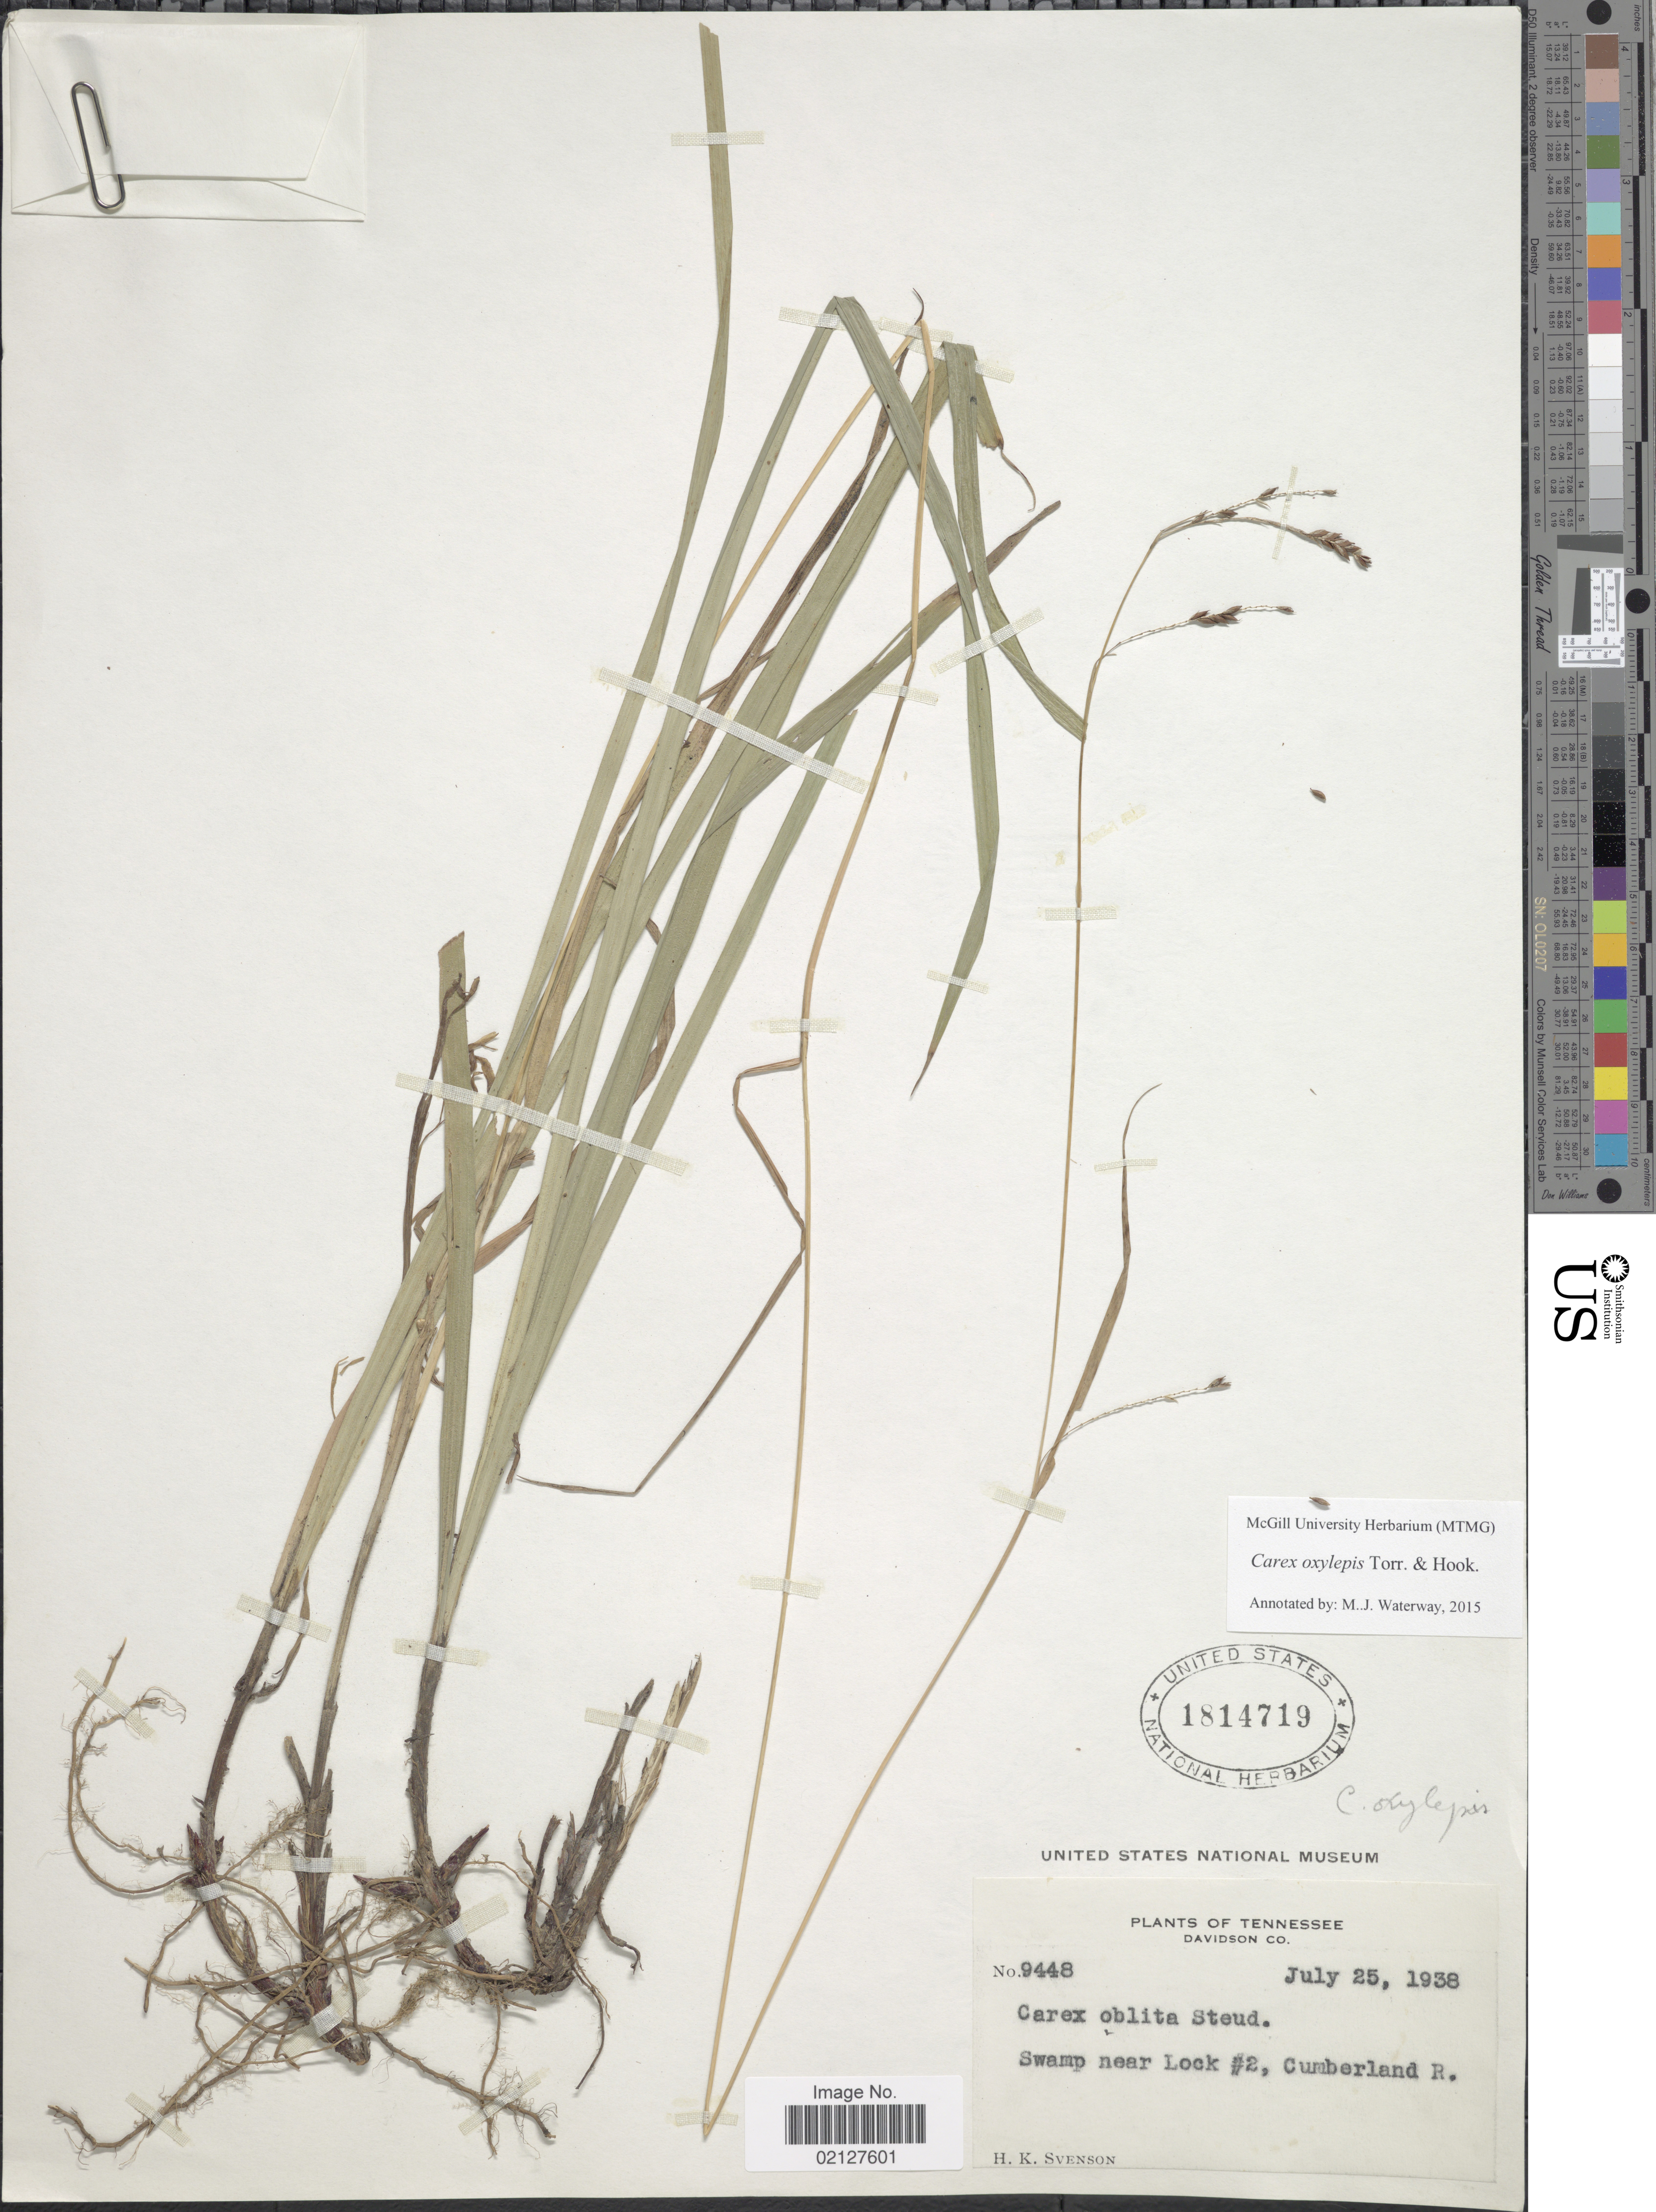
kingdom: Plantae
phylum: Tracheophyta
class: Liliopsida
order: Poales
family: Cyperaceae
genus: Carex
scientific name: Carex oxylepis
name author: Torr. & Hook.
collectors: H. K. Svenson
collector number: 9448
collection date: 1938-07-25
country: United States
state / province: Tennessee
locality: Davidson Co. near Lock #2, Cumberland R.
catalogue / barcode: US 1814719